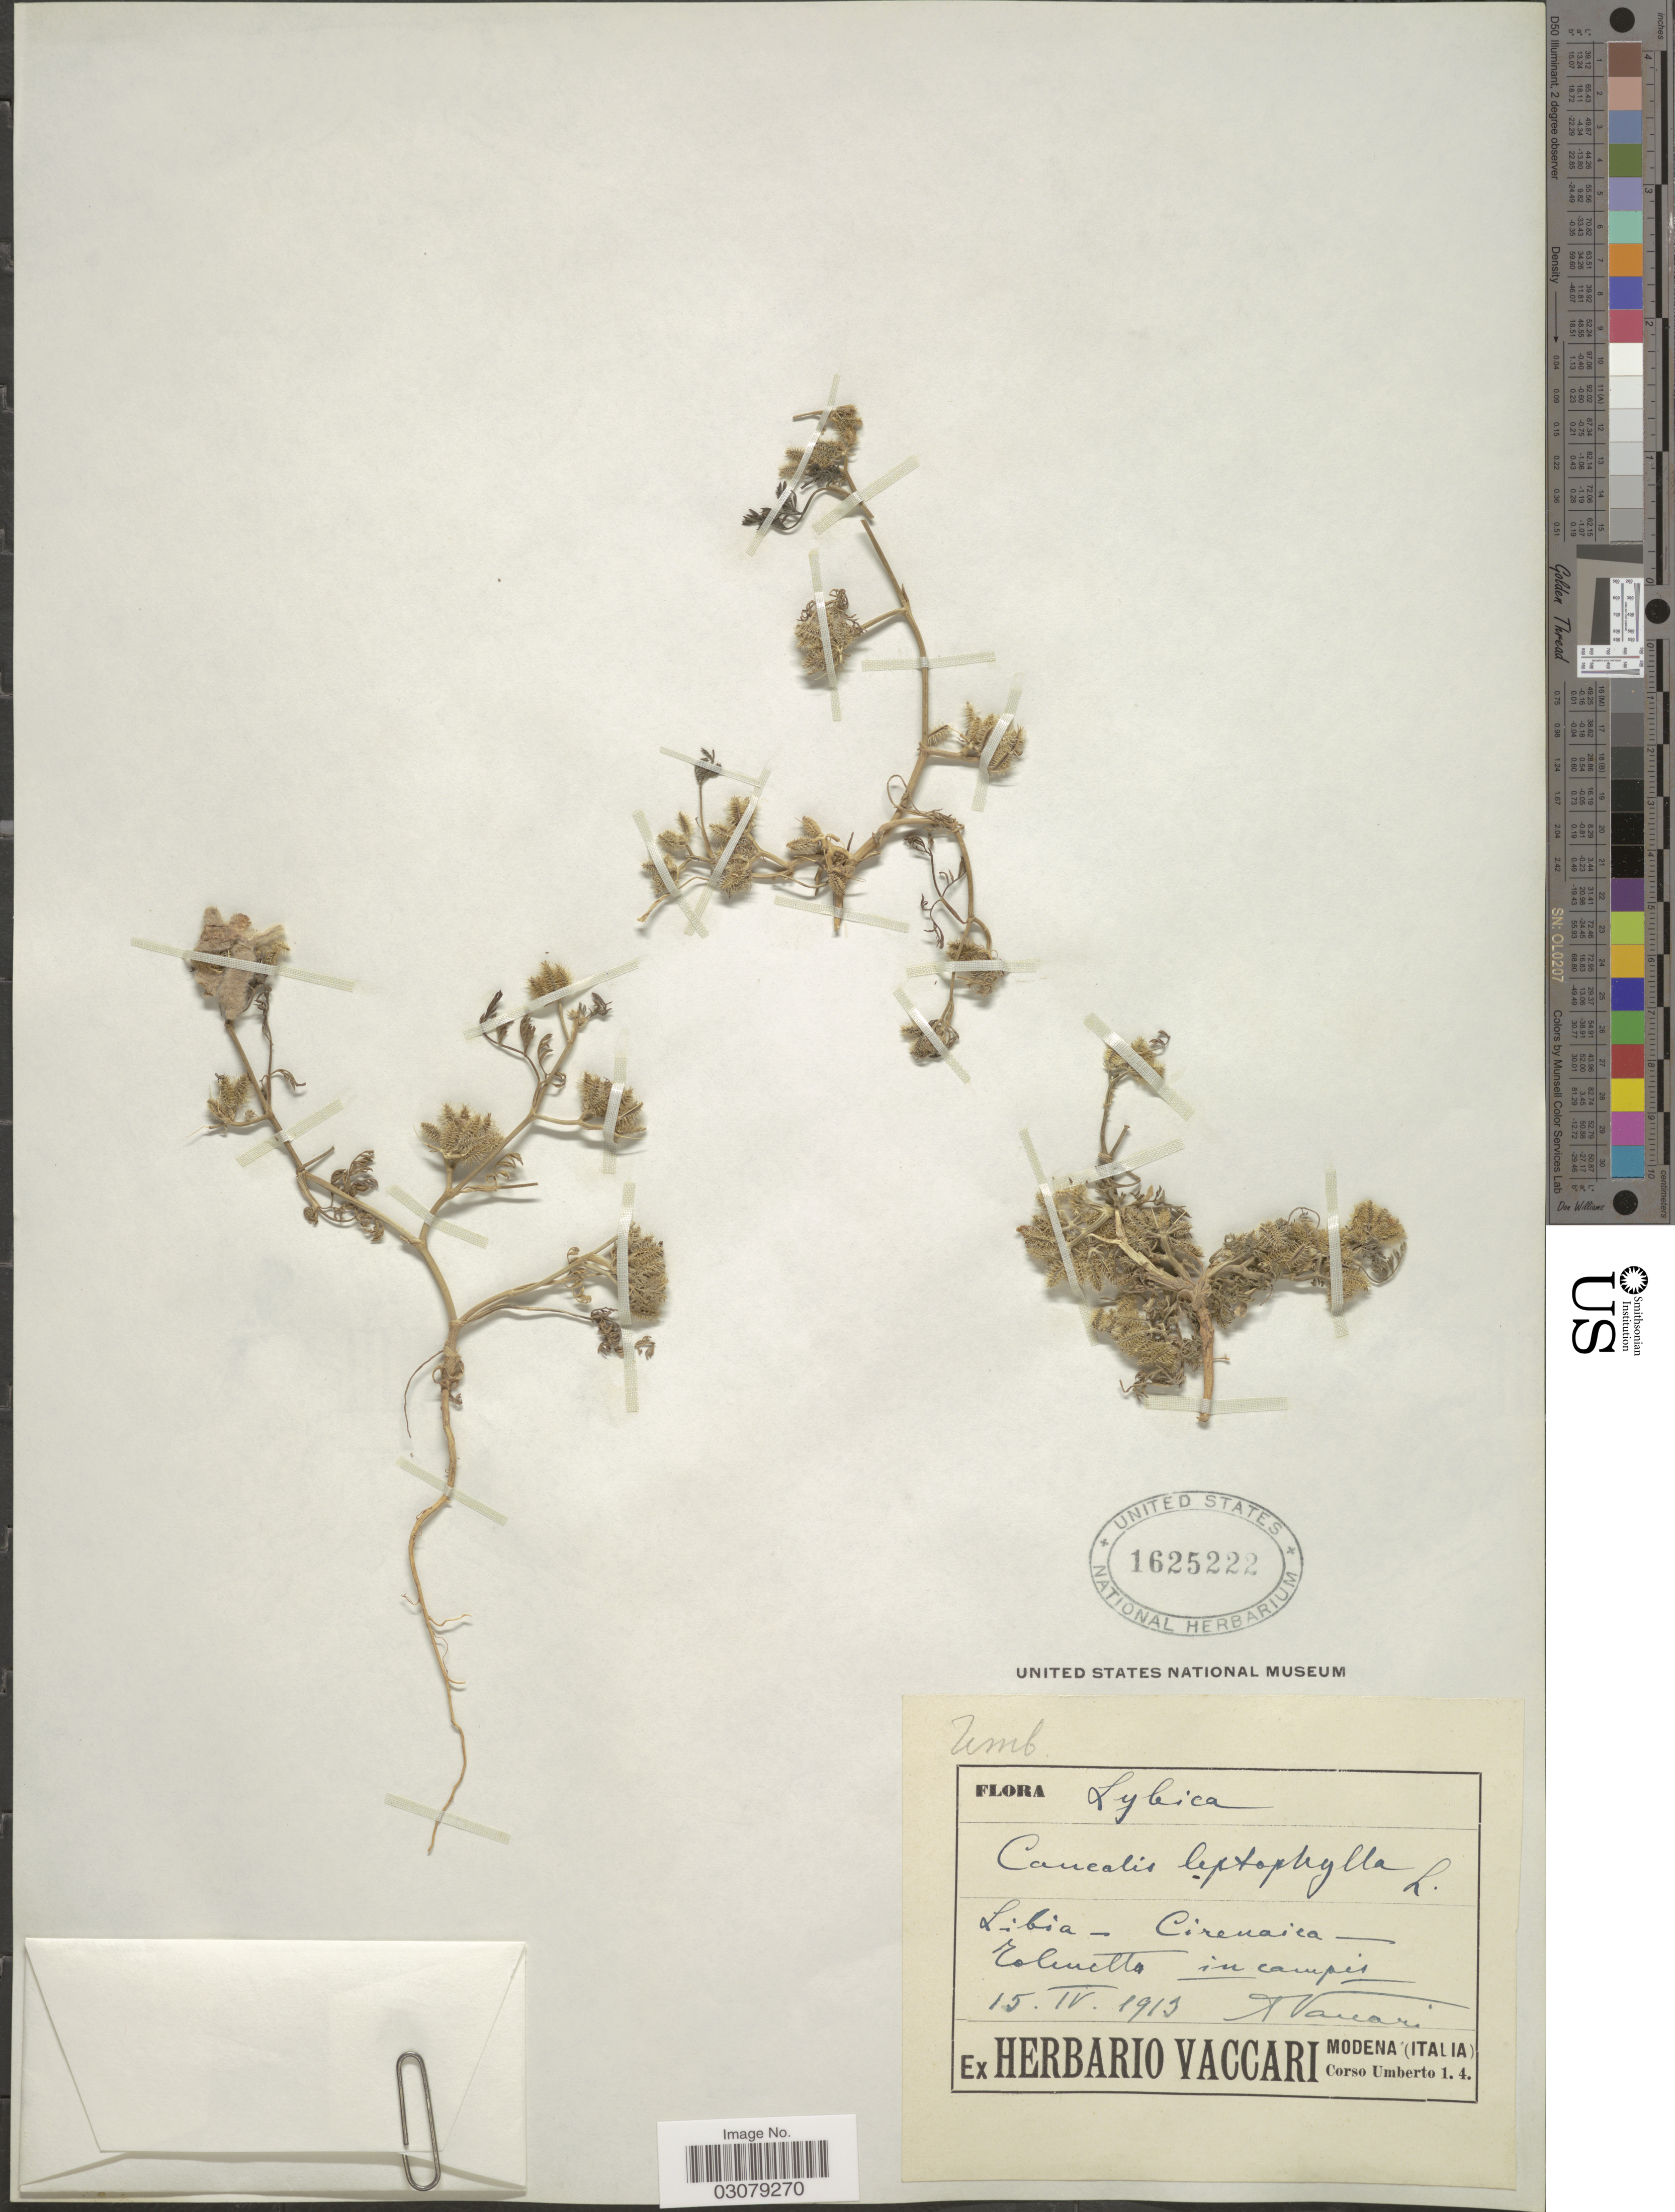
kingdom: Plantae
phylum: Tracheophyta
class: Magnoliopsida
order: Apiales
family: Apiaceae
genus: Torilis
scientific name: Torilis leptophylla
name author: (L.) Rchb. f.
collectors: A. Vaccari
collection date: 1913-04-15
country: Libya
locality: Cirenaica.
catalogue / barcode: US 1625222